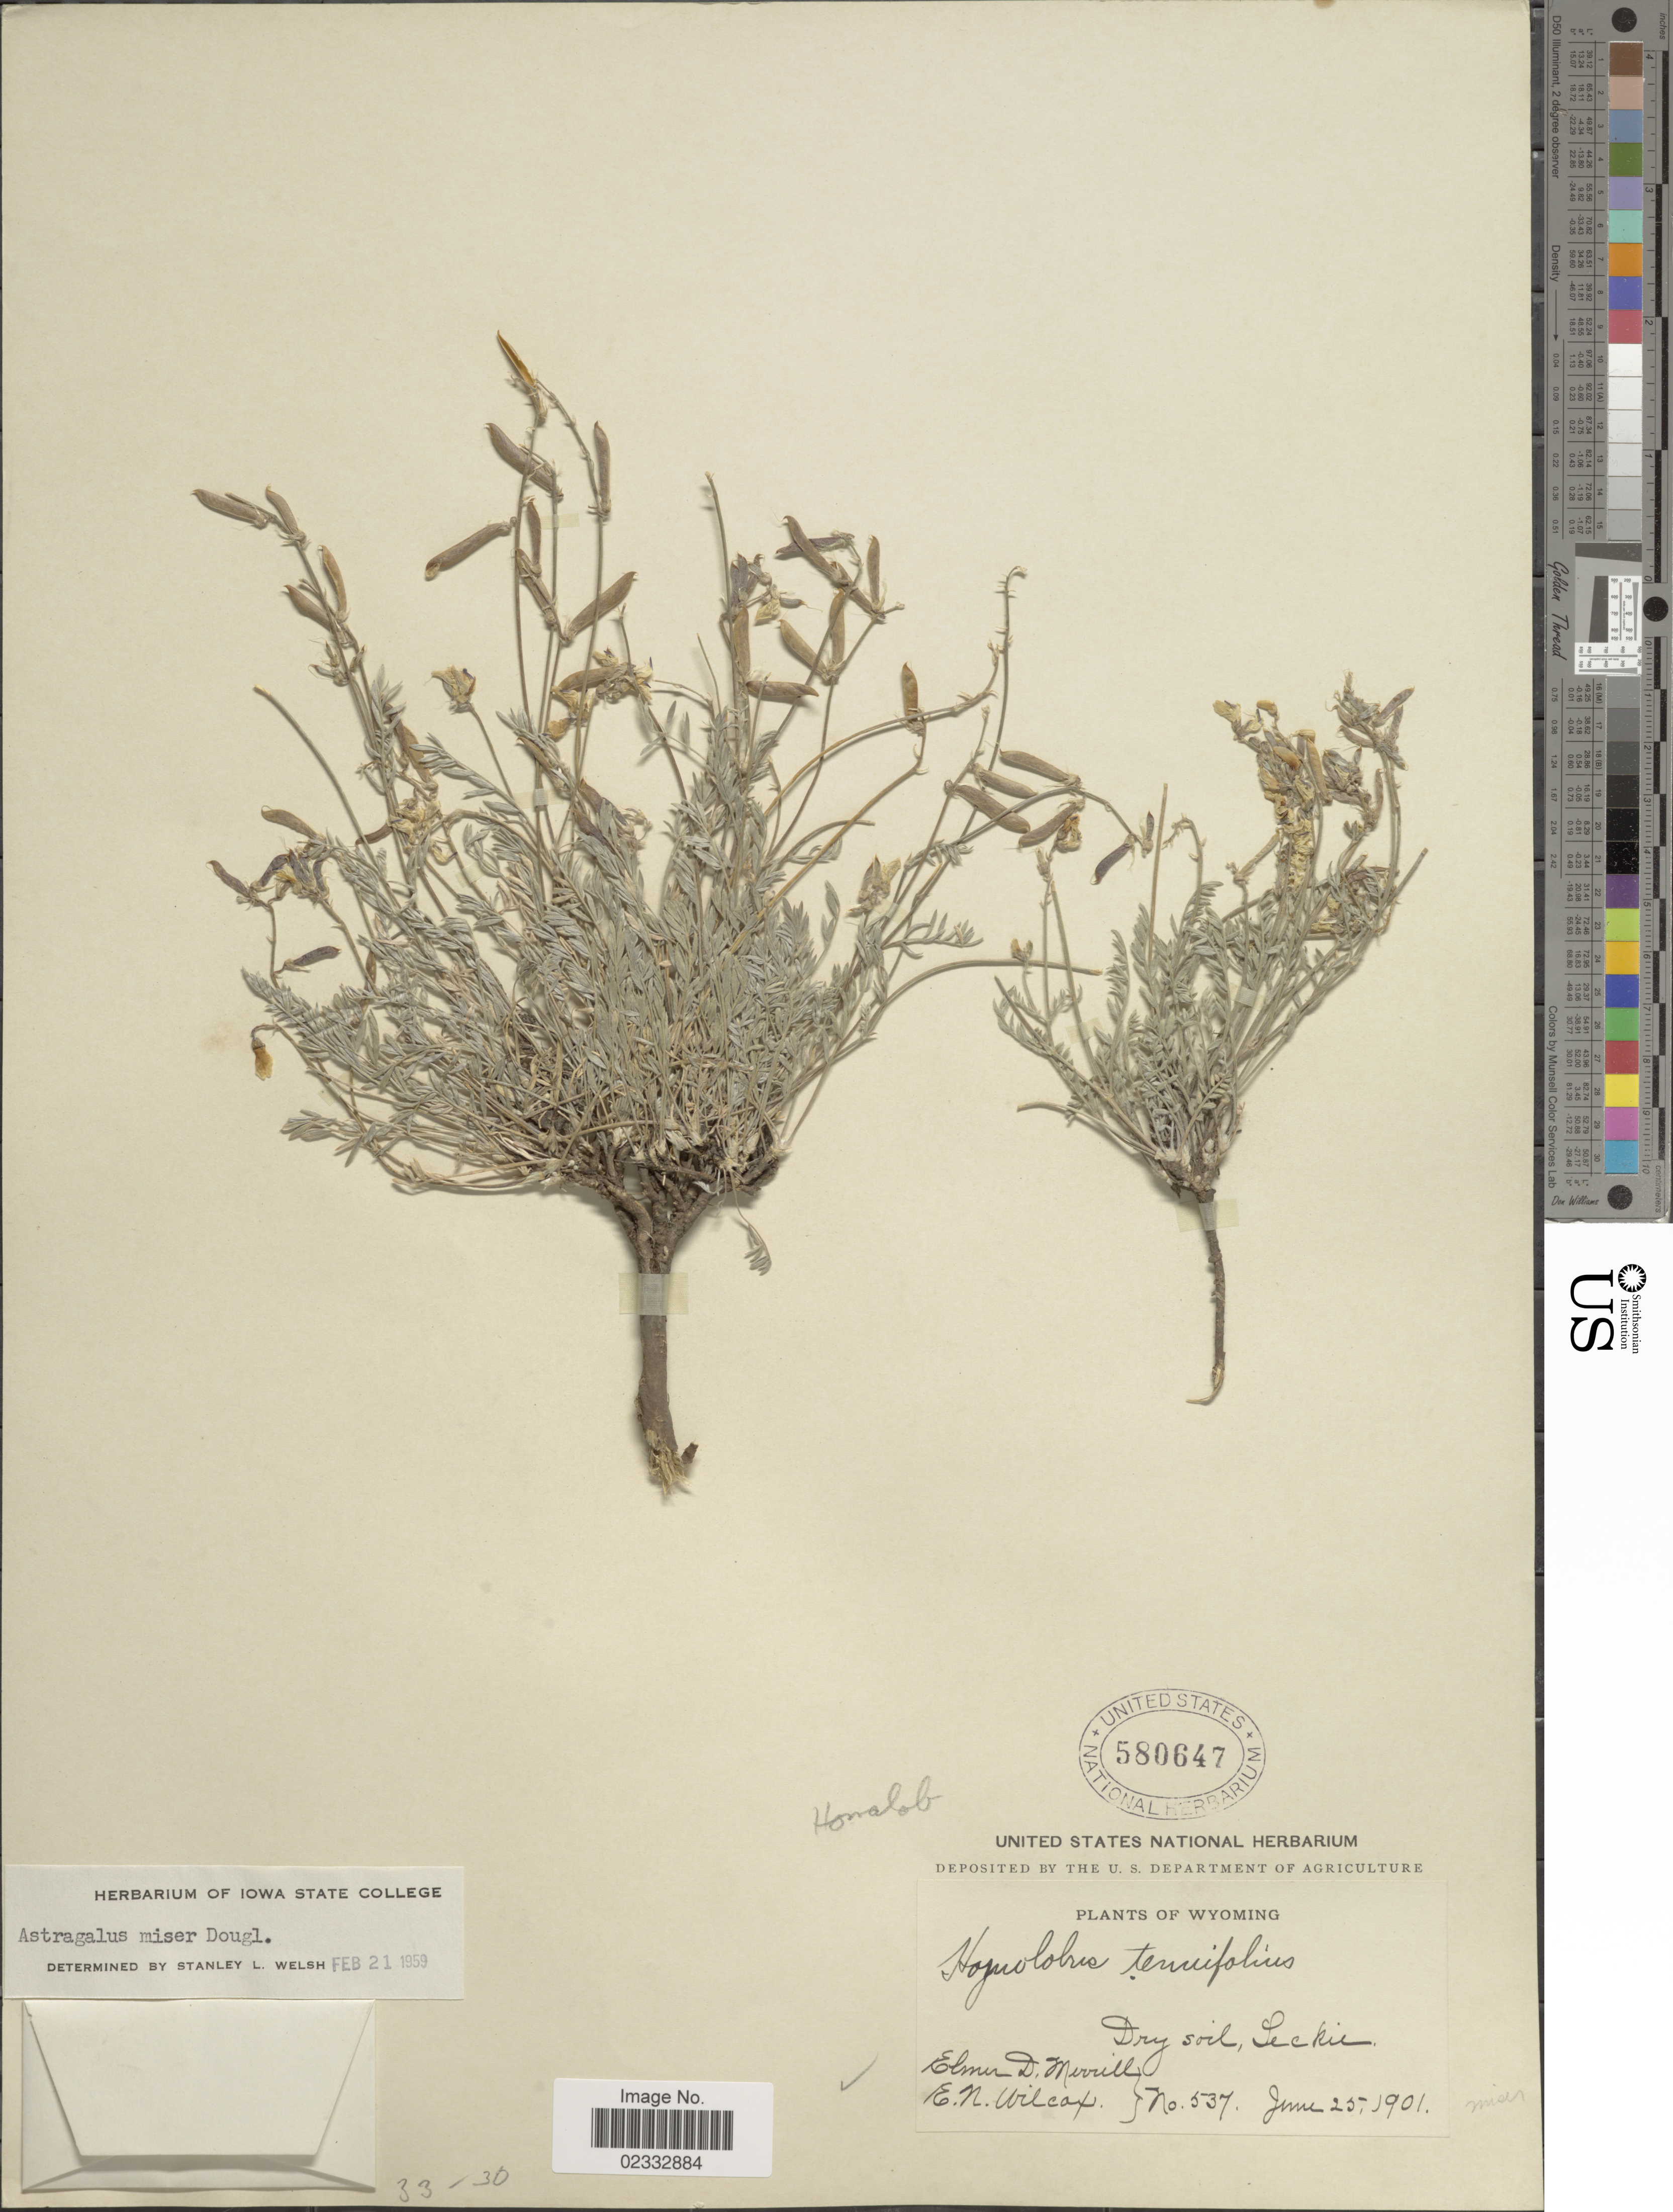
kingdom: Plantae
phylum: Tracheophyta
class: Magnoliopsida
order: Fabales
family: Fabaceae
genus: Astragalus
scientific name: Astragalus miser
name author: Douglas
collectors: E. D. Merrill & E. Wilcox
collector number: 537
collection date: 1901-06-25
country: United States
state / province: Wyoming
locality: Leckie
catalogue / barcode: US 580647